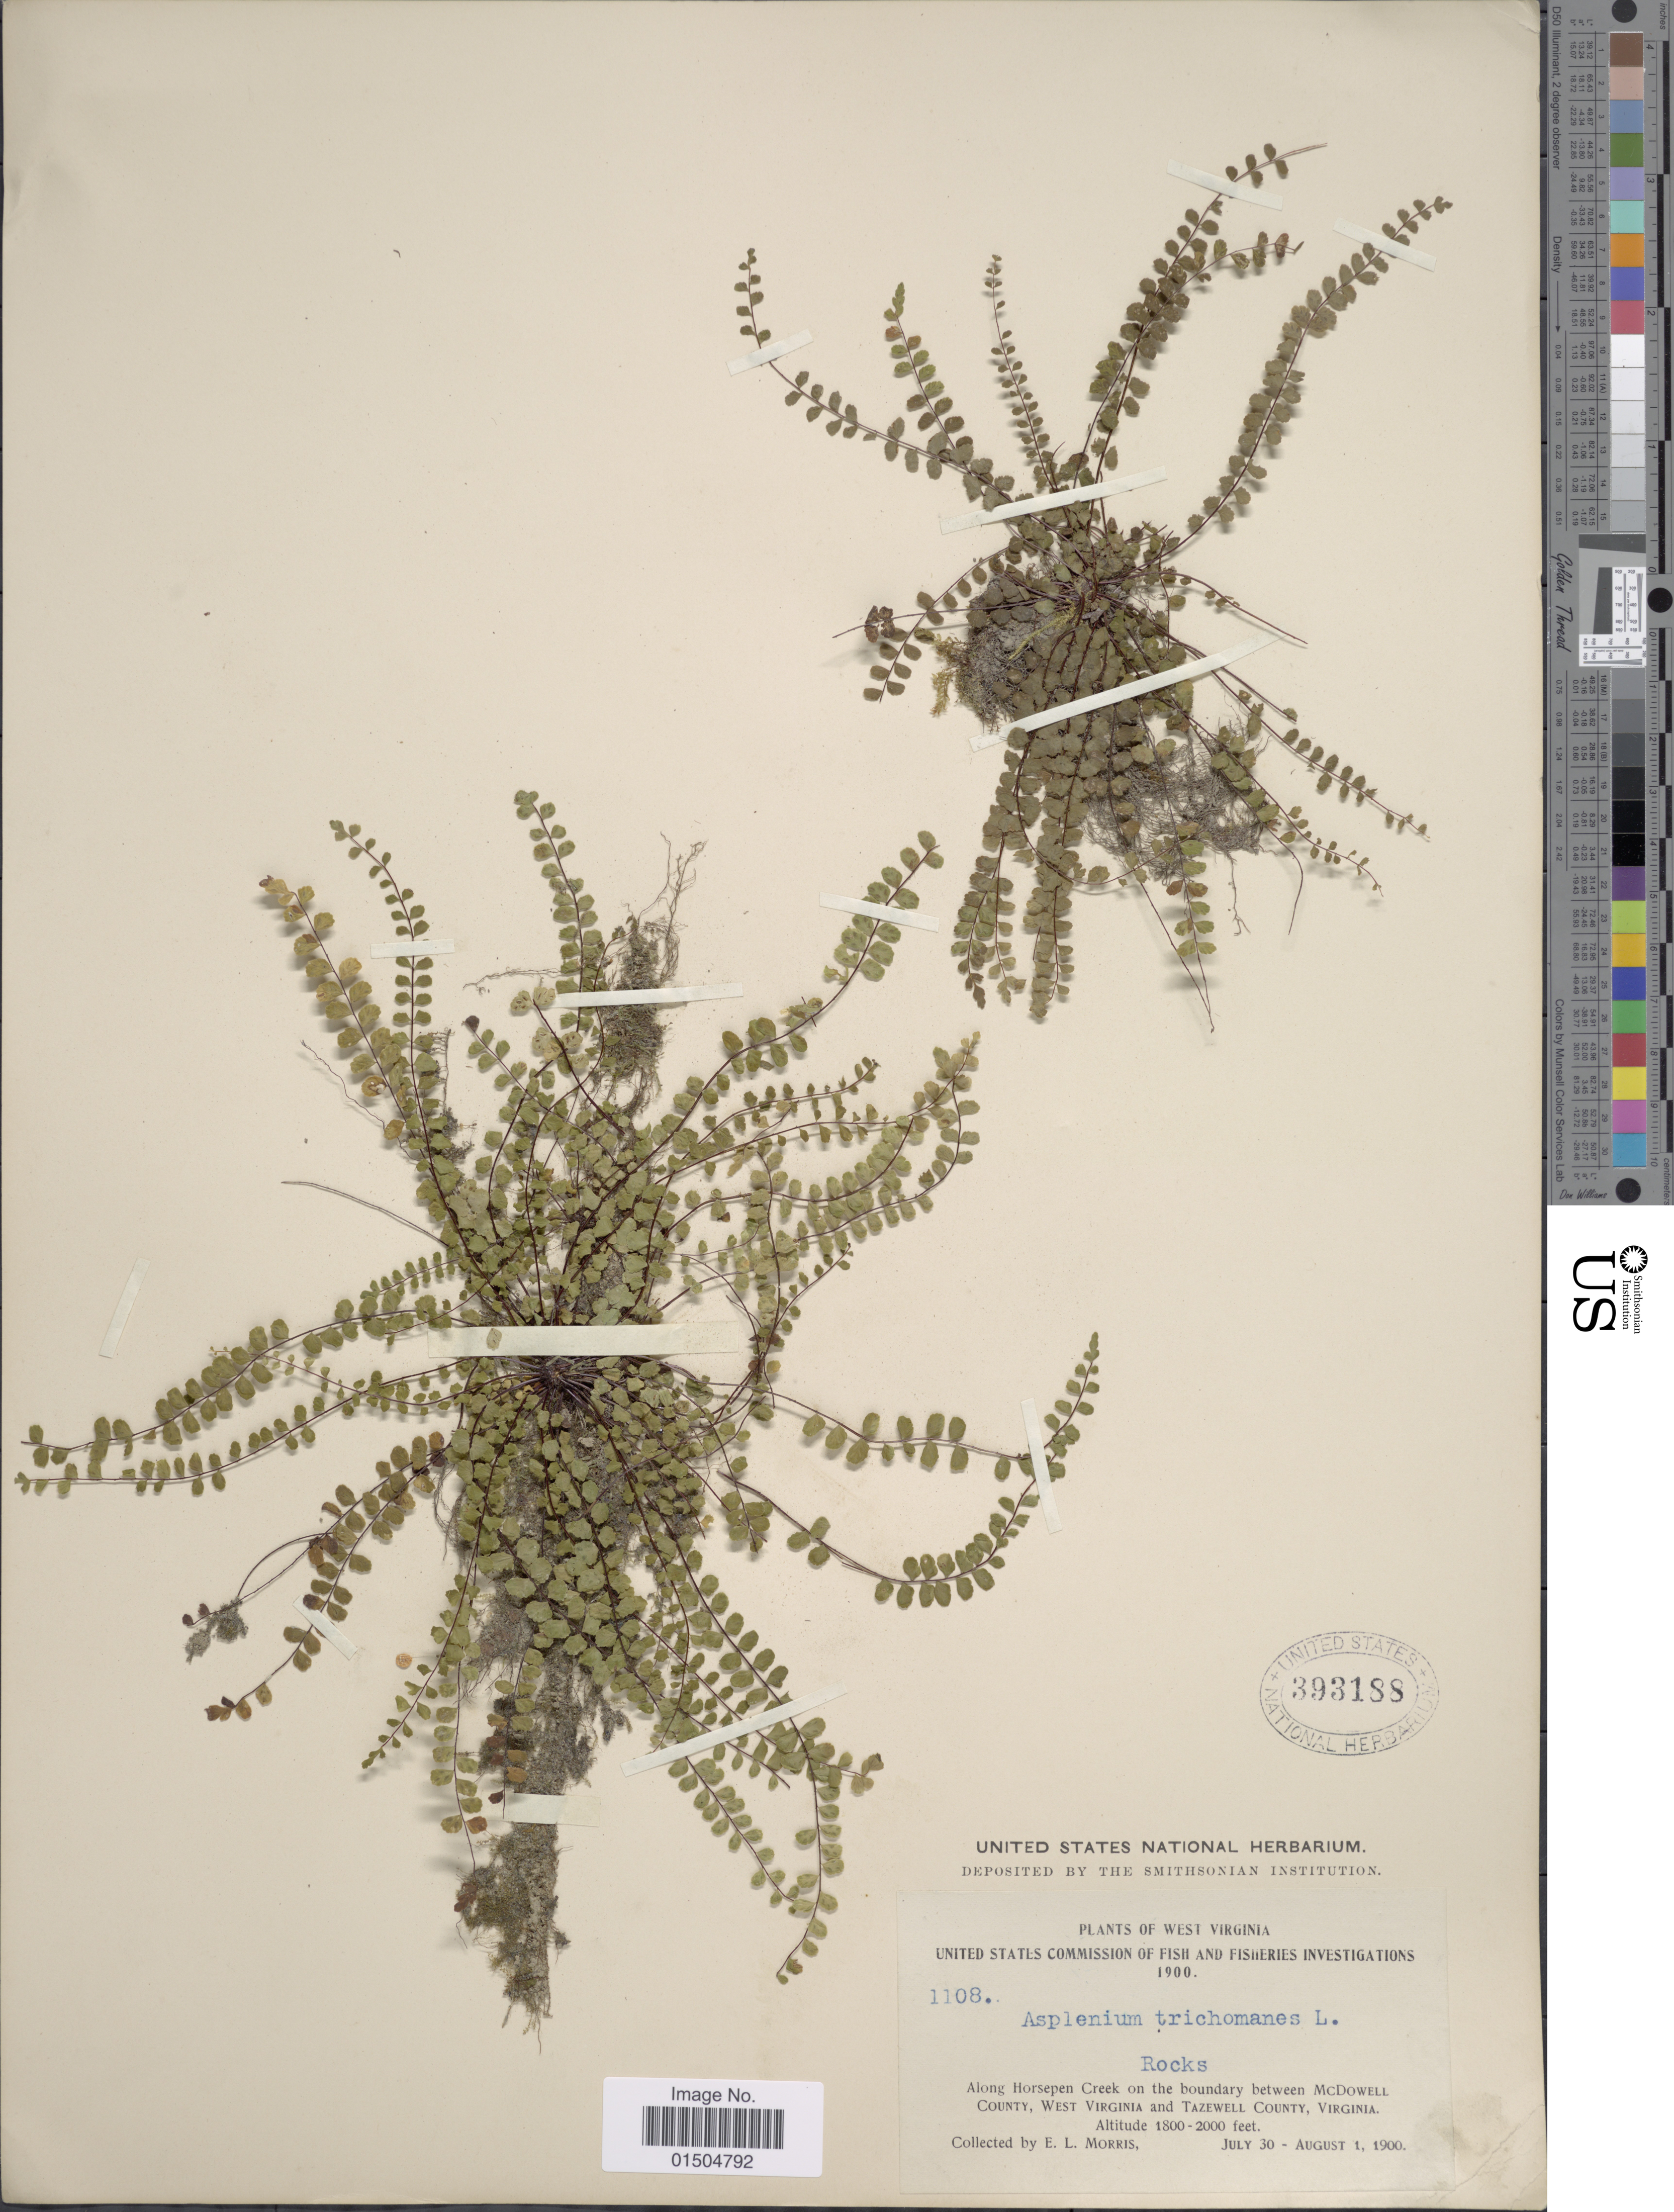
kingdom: Plantae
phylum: Tracheophyta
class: Polypodiopsida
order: Polypodiales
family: Aspleniaceae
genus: Asplenium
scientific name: Asplenium trichomanes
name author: L.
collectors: E. Morris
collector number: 1108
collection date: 1900-07-30/1900-08-01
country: United States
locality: Along Horsepen Creek on the boundary between McDowell County, West Virginia and Tazewell County, Virginia.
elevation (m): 549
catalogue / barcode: US 393188